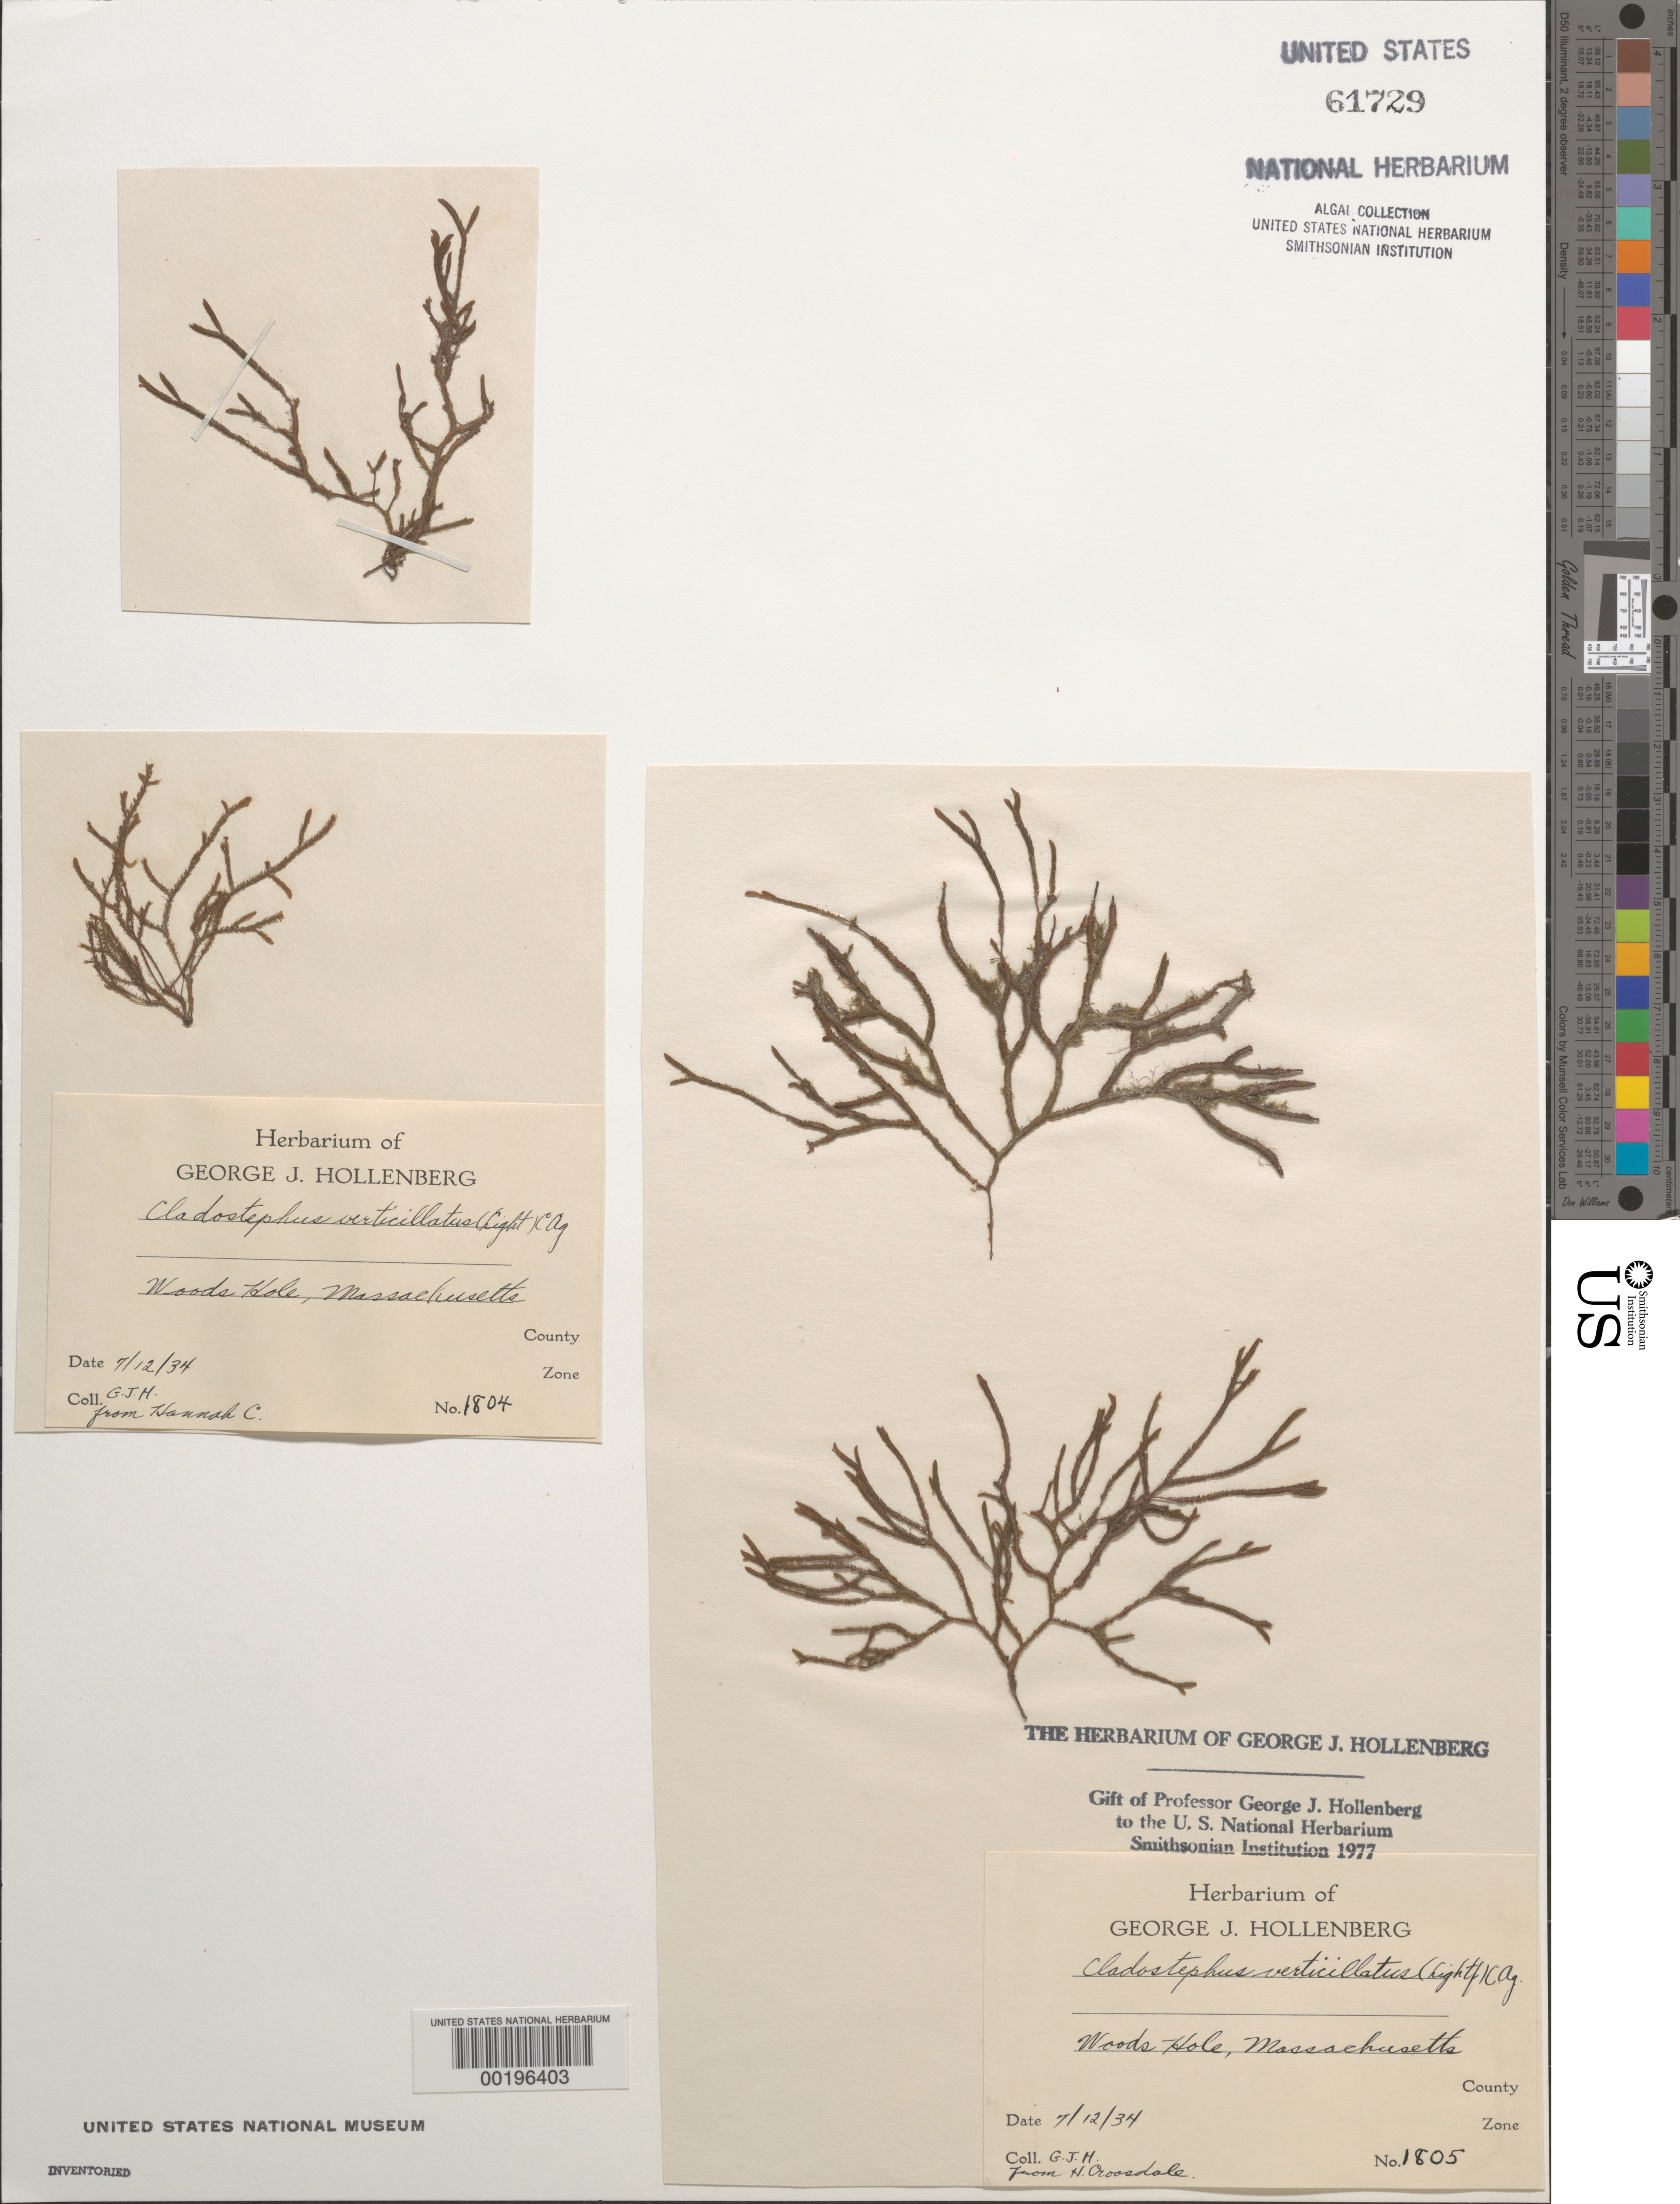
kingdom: Chromista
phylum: Ochrophyta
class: Phaeophyceae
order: Sphacelariales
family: Cladostephaceae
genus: Cladostephus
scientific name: Cladostephus hirsutus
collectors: G. Hollenberg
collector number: GJH 1804 & GJH 1805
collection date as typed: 12 Jul 1934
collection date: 1934-07-12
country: United States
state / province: Massachusetts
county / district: Barnstable County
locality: Woods Hole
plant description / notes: From Hannah Croasdale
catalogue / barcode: US 61729